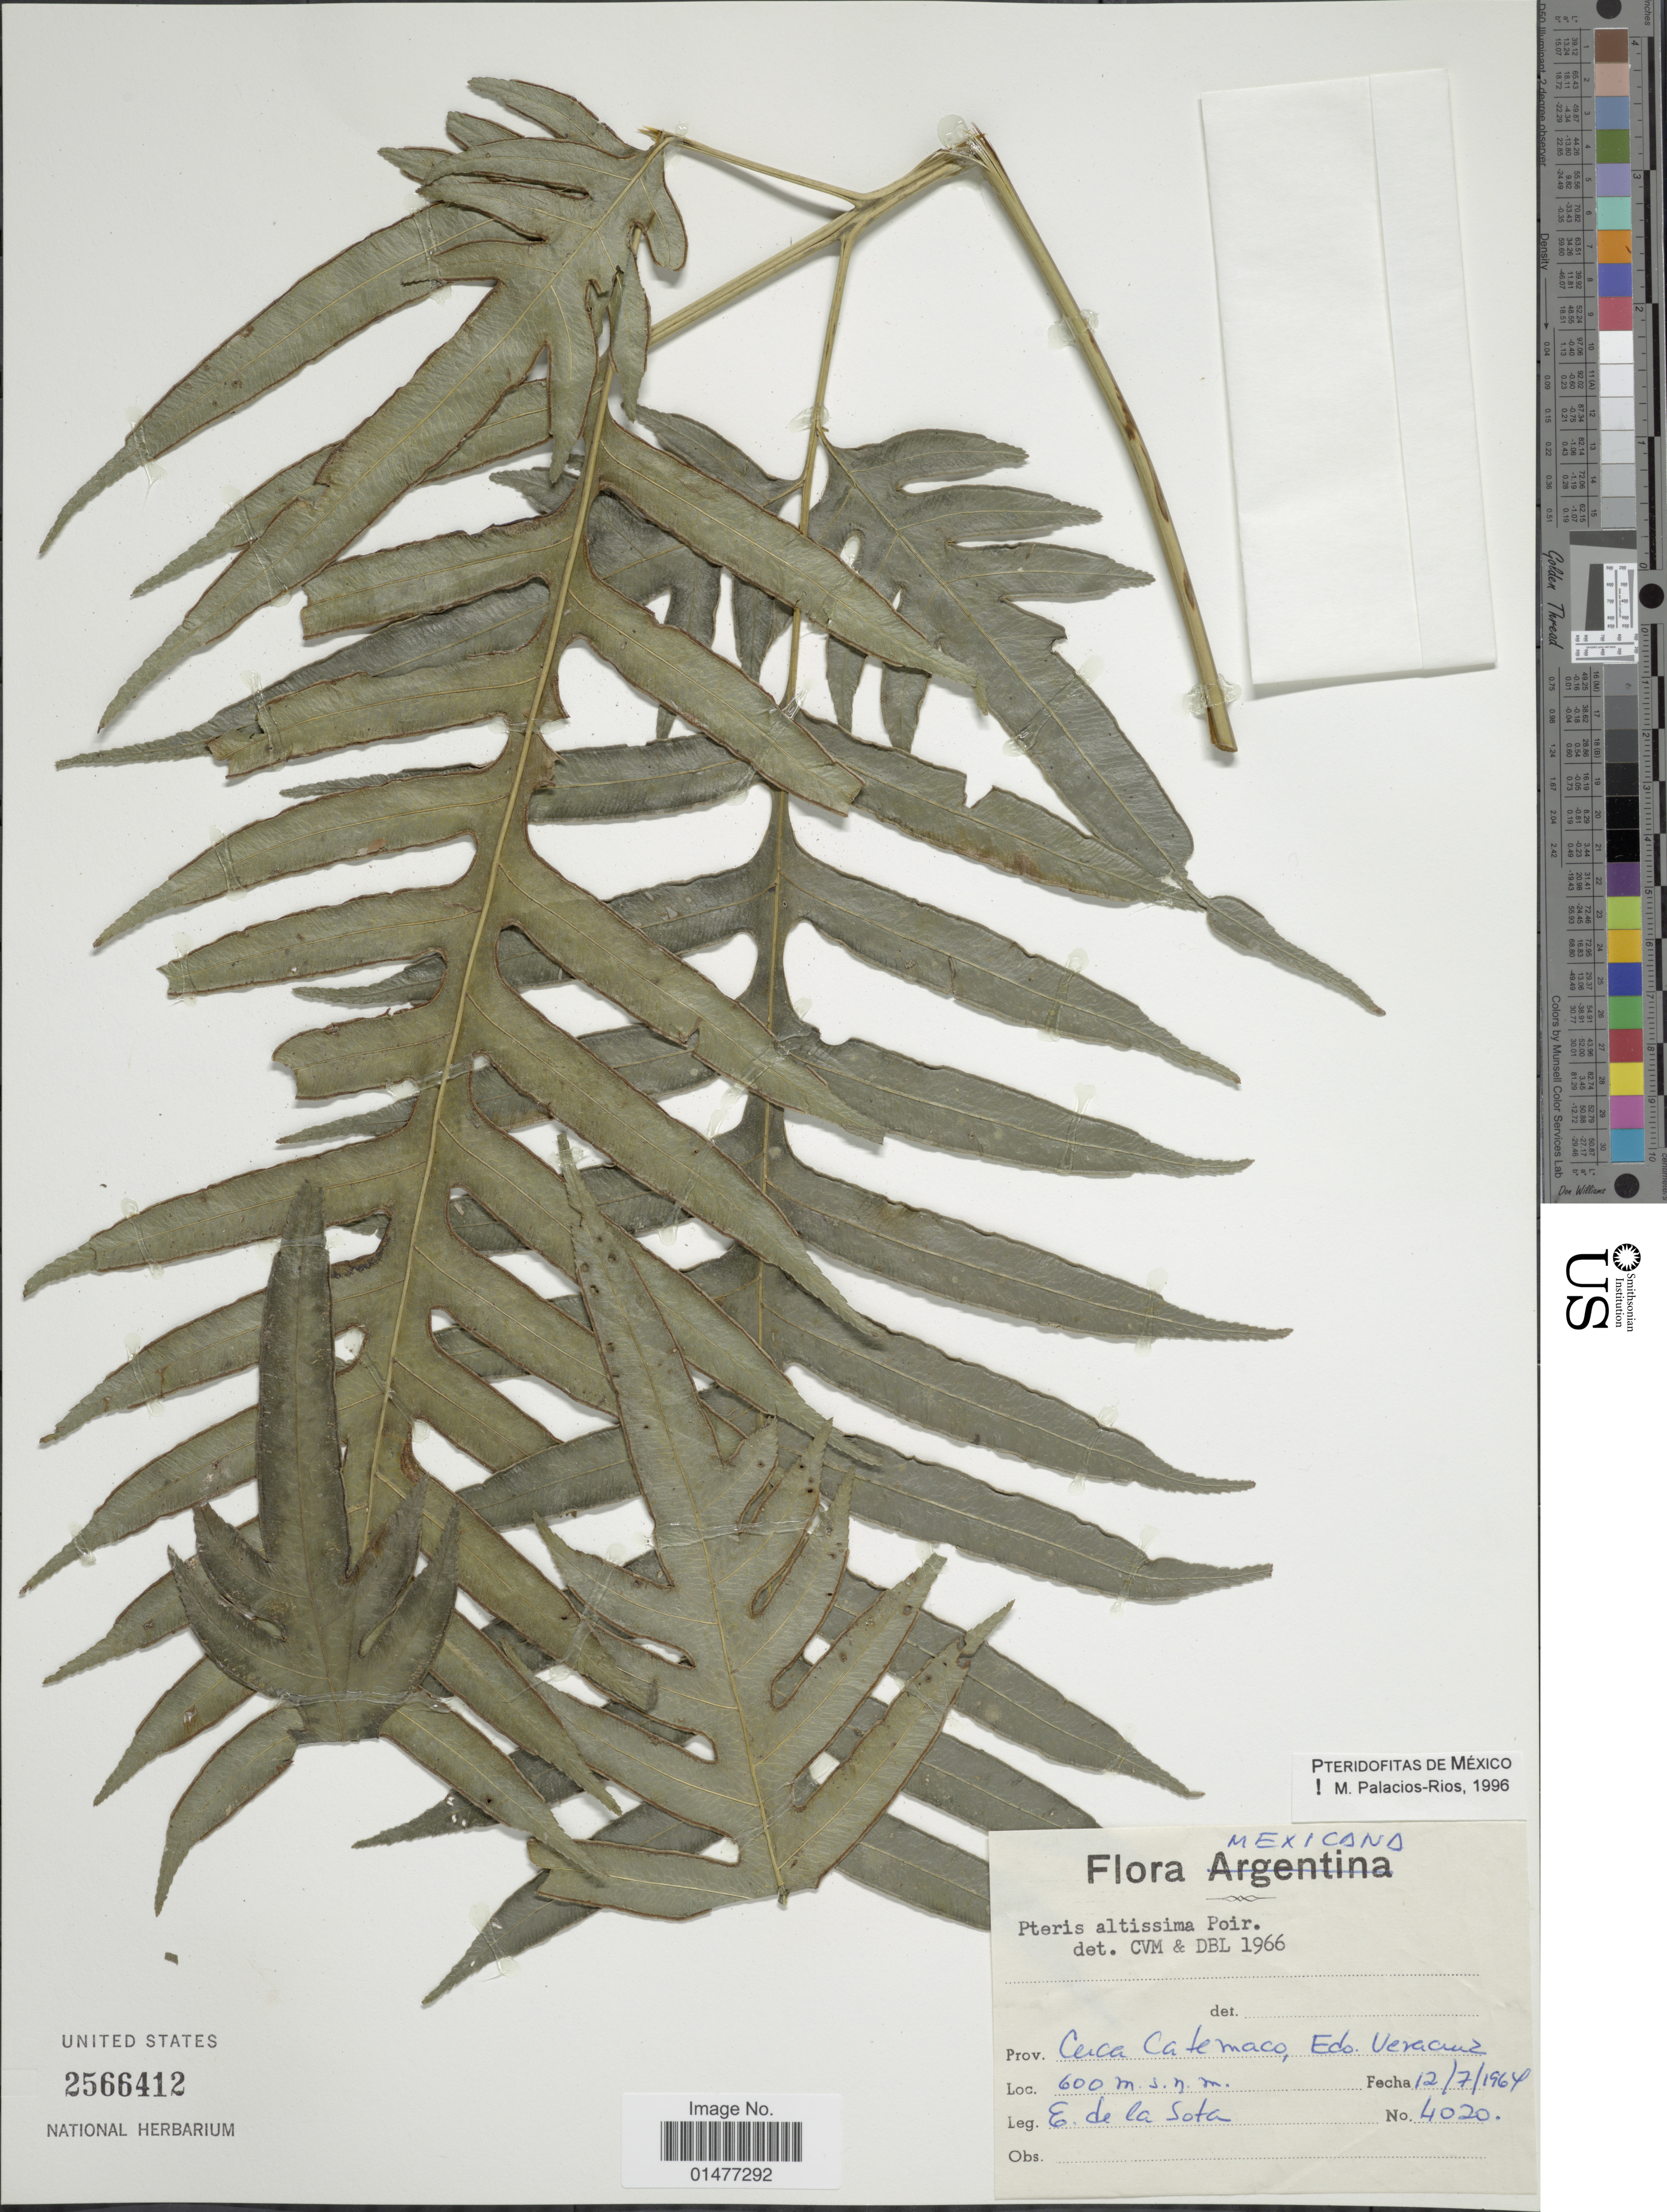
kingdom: Plantae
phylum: Tracheophyta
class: Polypodiopsida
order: Polypodiales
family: Pteridaceae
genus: Pteris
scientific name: Pteris altissima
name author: Poir.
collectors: E. R. de la Sota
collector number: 4020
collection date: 1964-07-12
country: Mexico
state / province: Veracruz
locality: Flora Mexicano, Cerca Catemaco, Edo. Veracruz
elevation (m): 600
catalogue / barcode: US 2566412